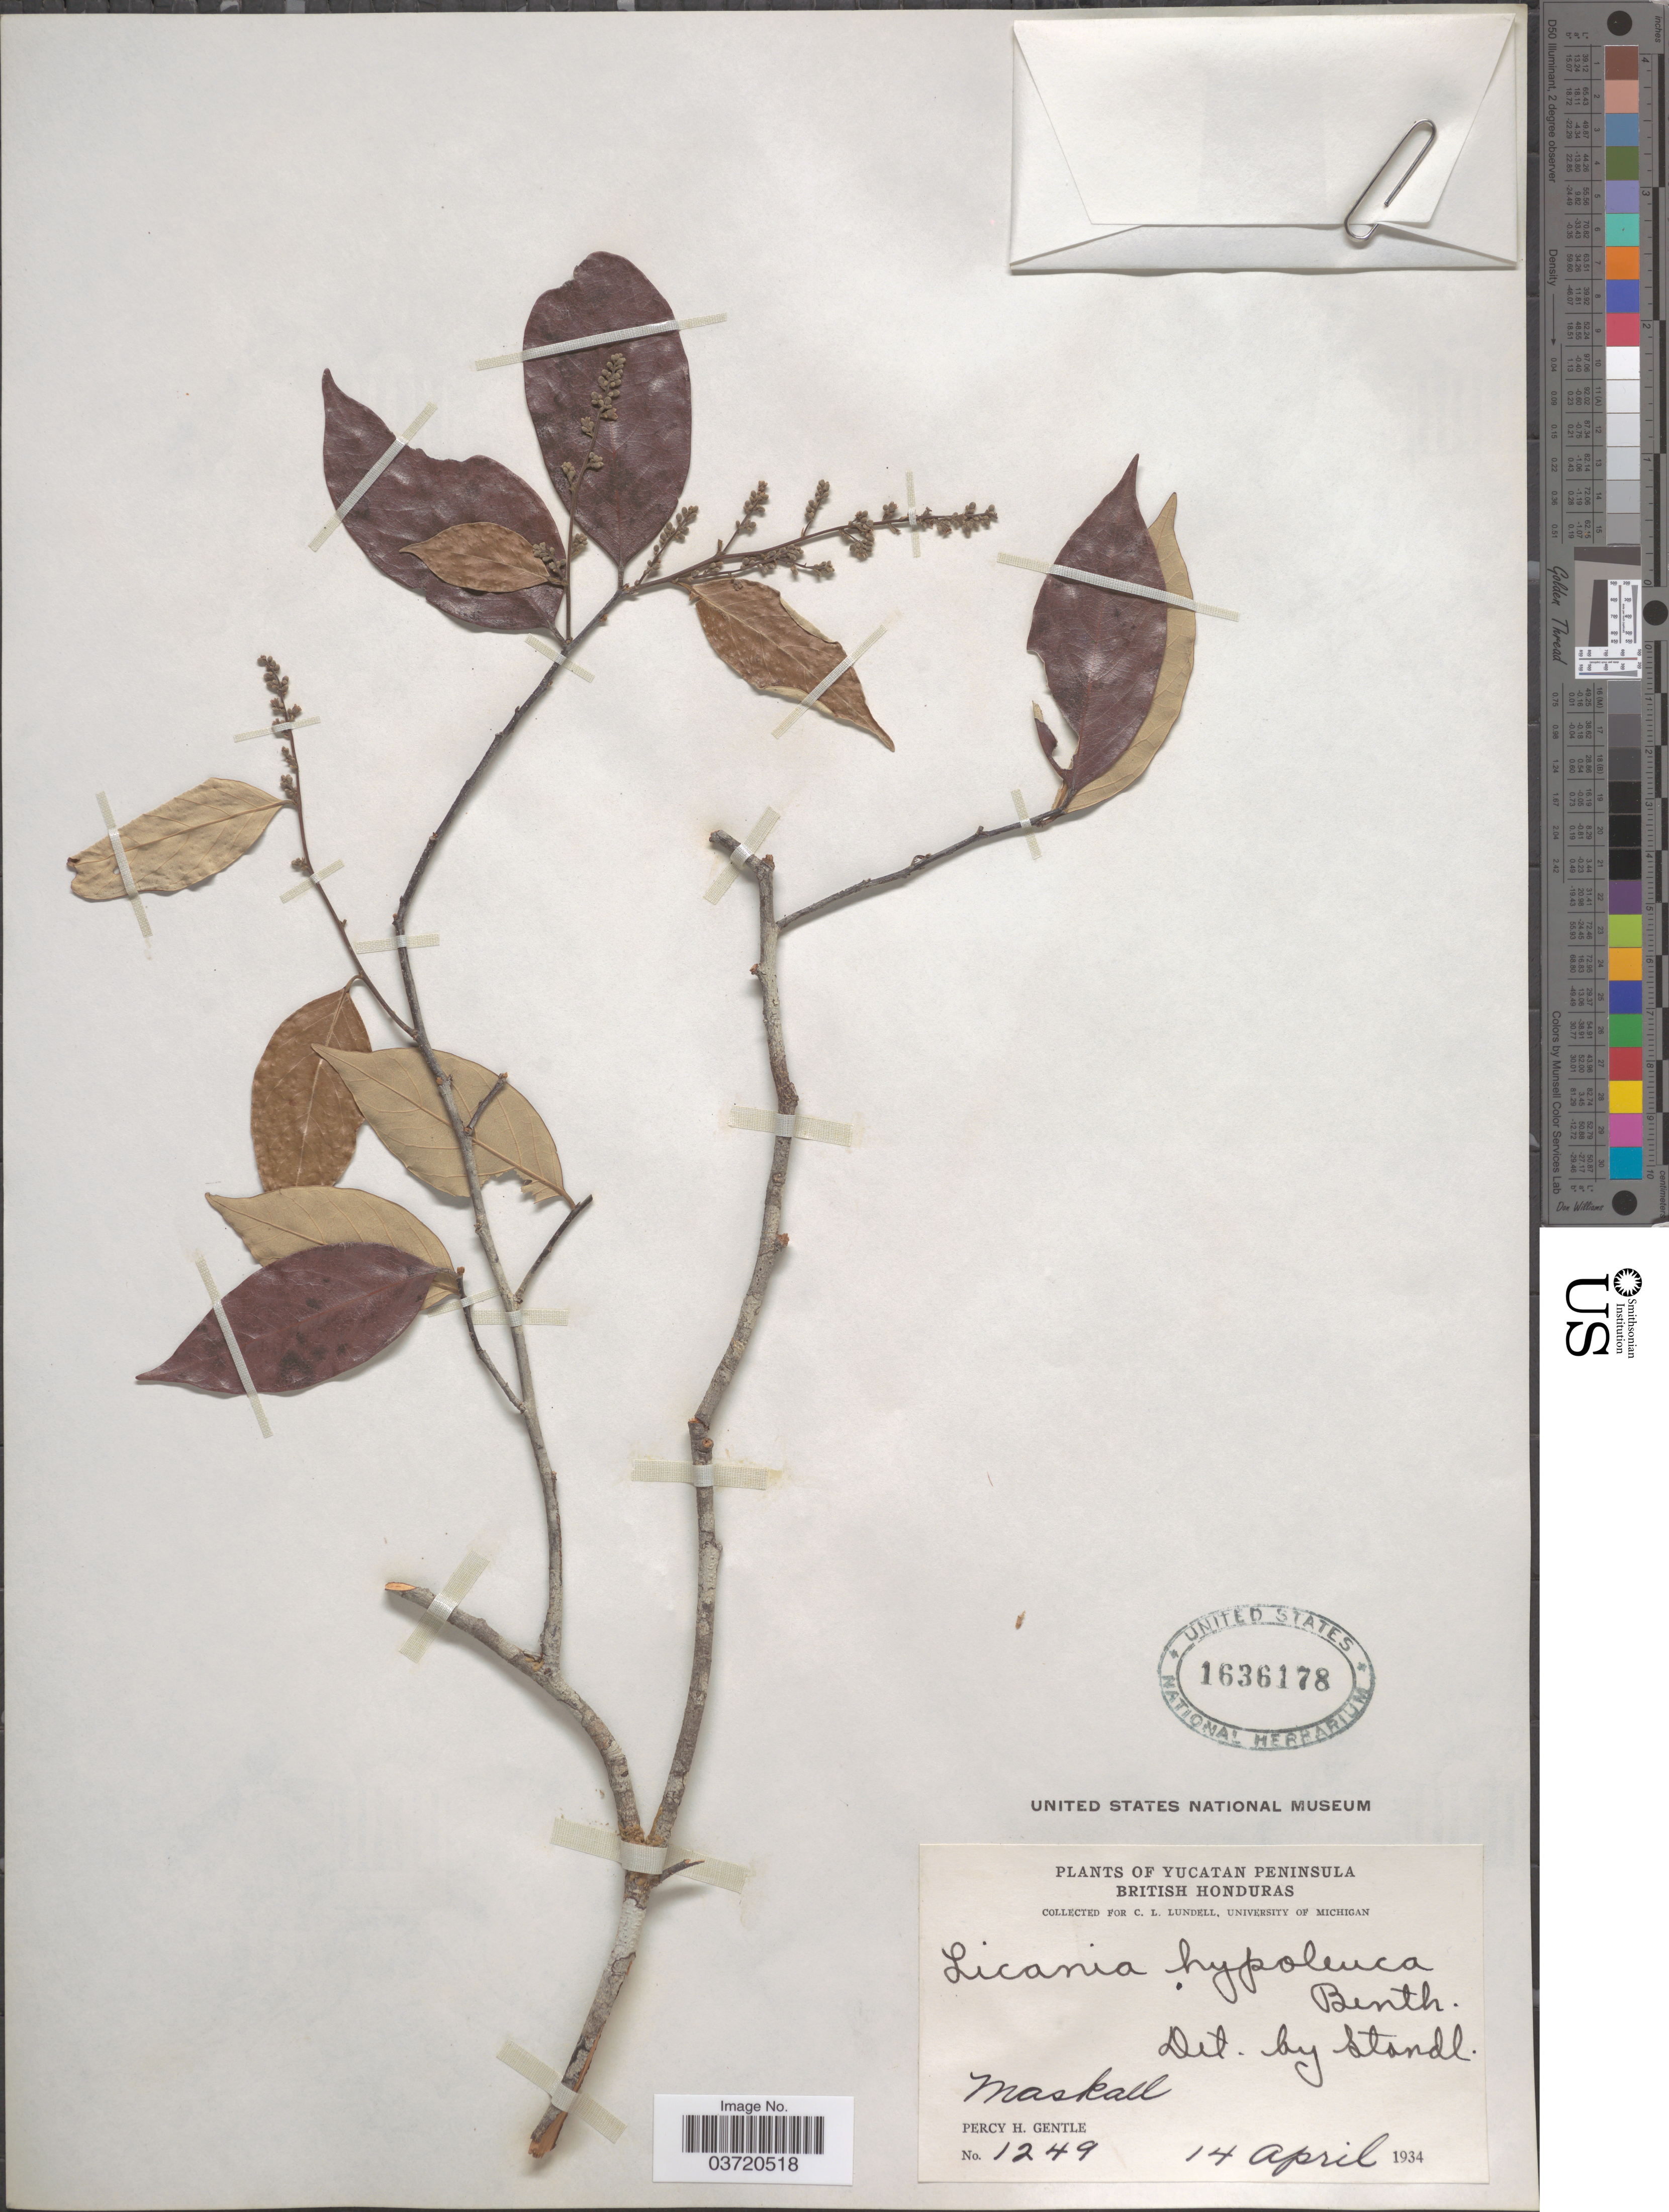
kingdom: Plantae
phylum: Tracheophyta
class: Magnoliopsida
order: Malpighiales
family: Chrysobalanaceae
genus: Licania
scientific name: Licania hypoleuca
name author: Benth.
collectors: P. H. Gentle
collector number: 1249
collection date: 1934-04-14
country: Belize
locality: Yucatan Peninsula. British Honduras. Maskall.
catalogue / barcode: US 1636178